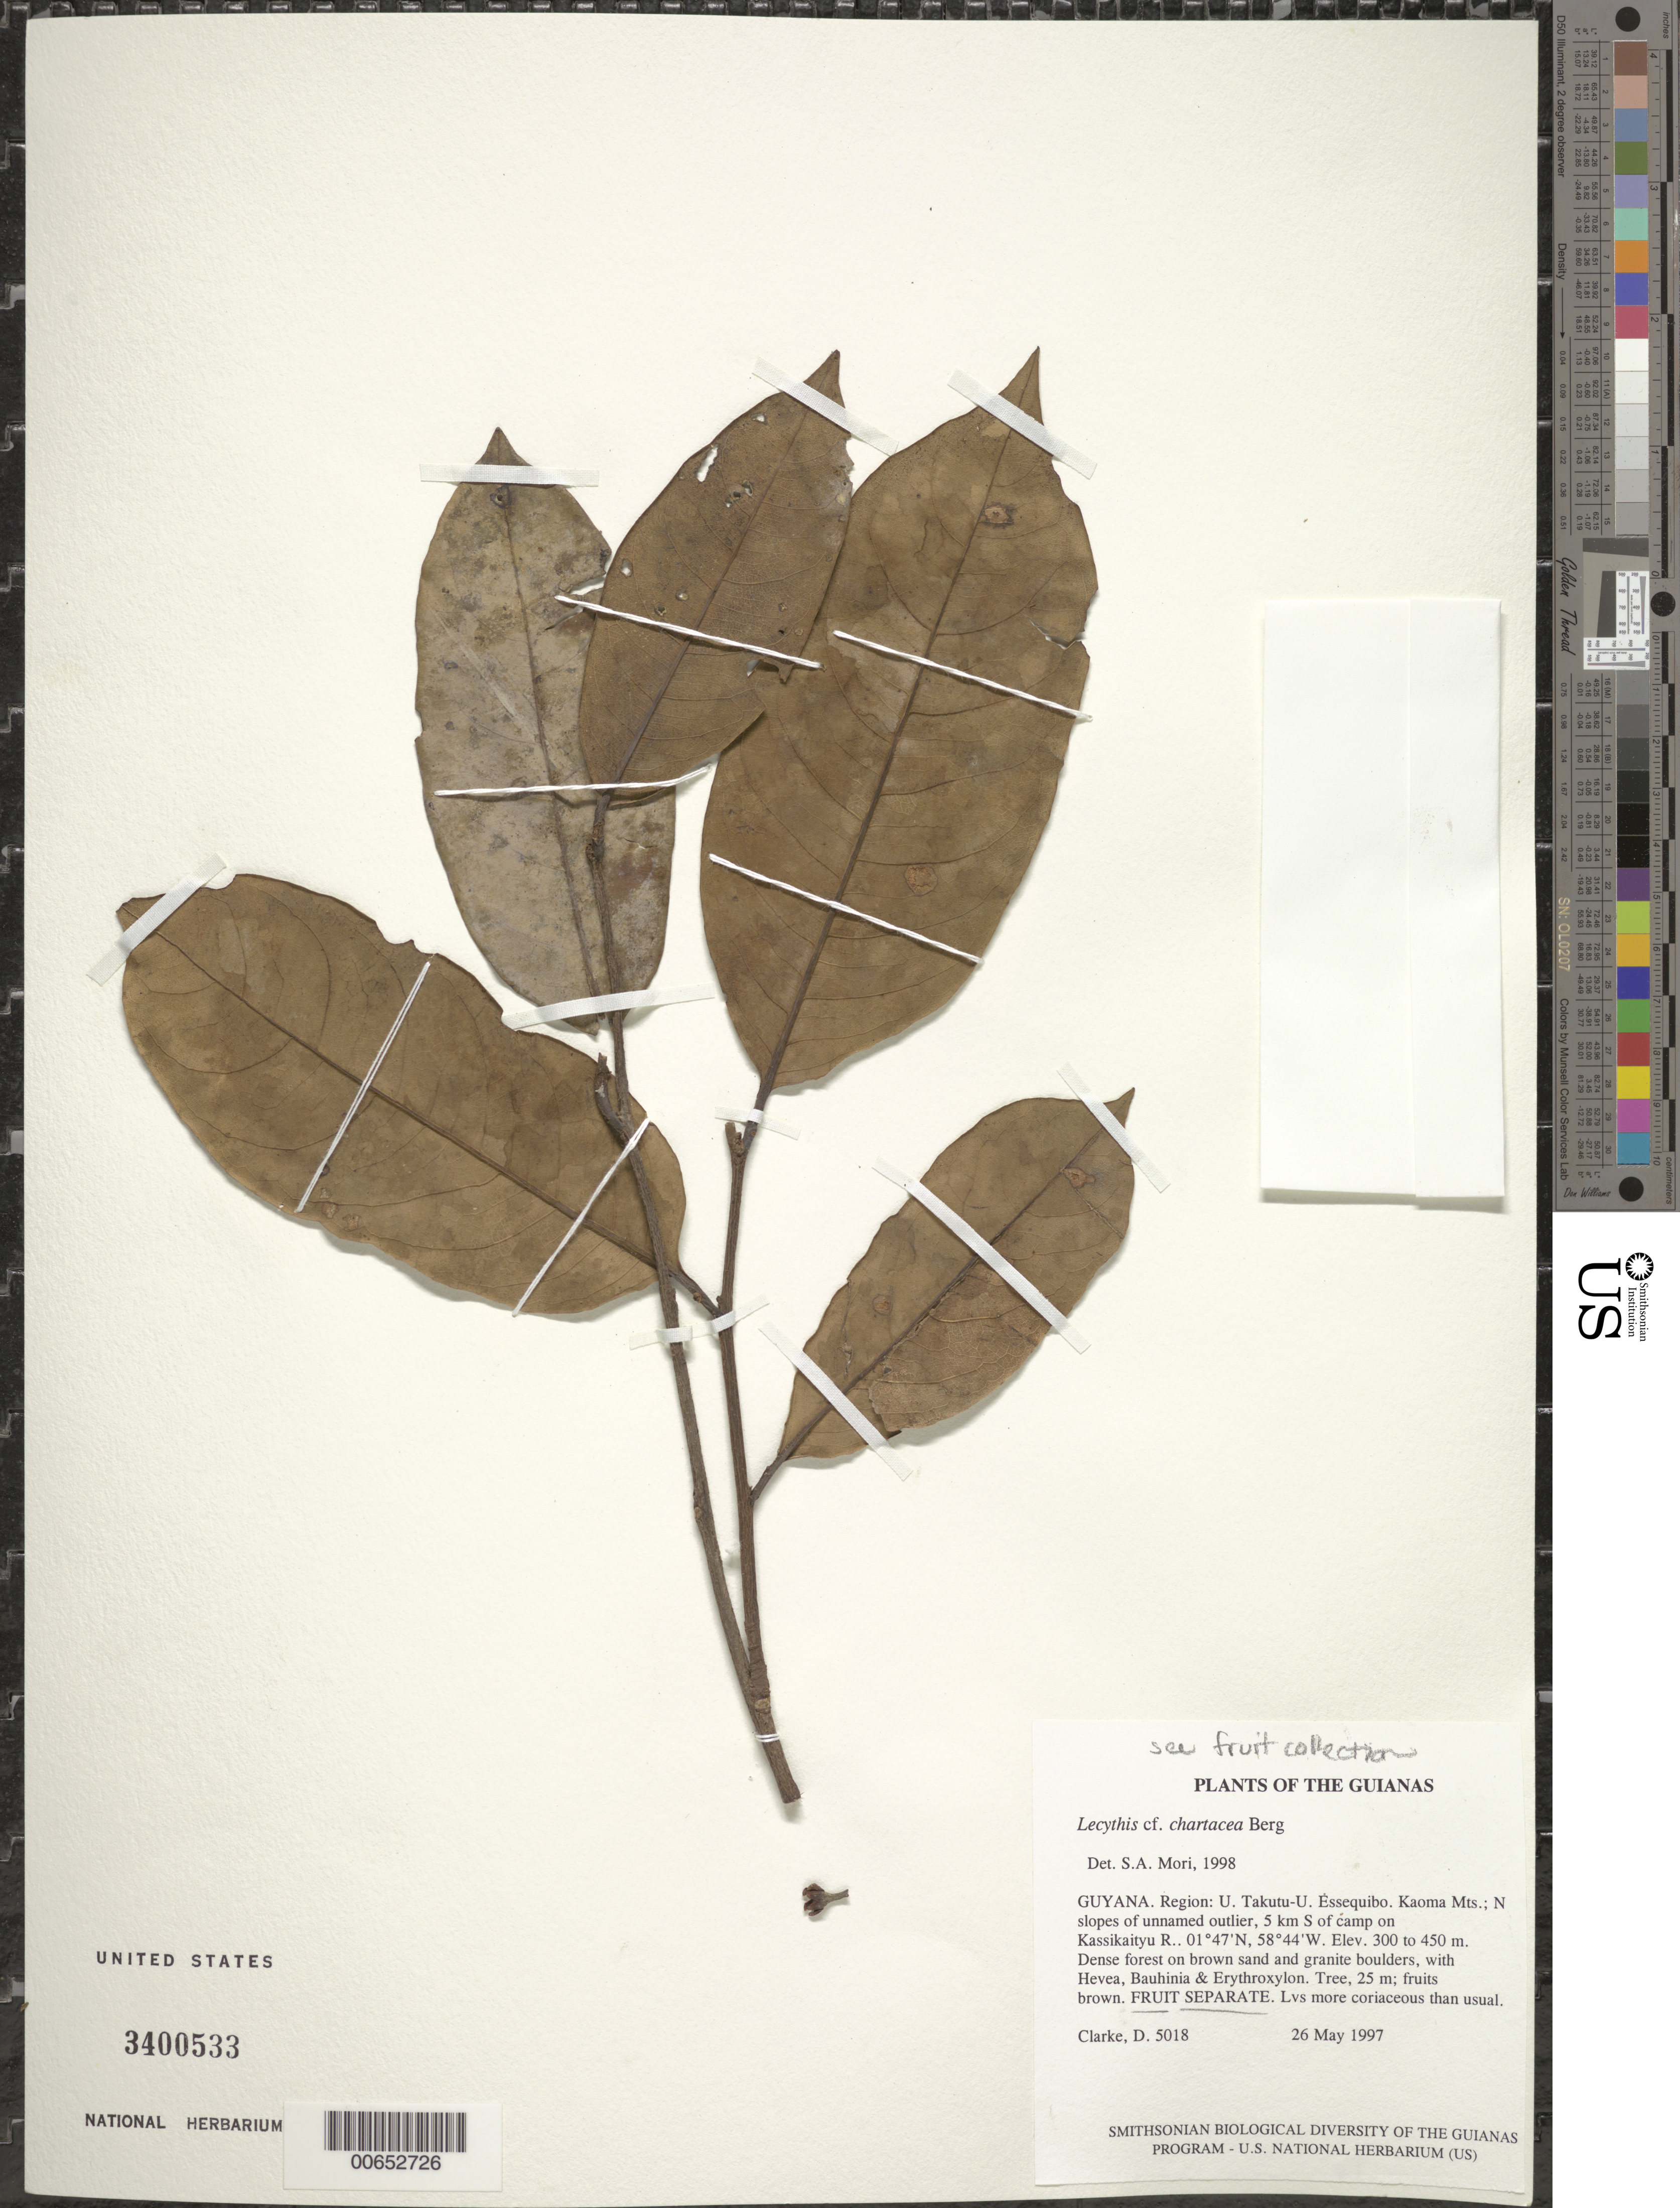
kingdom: Plantae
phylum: Tracheophyta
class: Magnoliopsida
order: Ericales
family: Lecythidaceae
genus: Lecythis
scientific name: Lecythis chartacea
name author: O. Berg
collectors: D. Clarke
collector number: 5018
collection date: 1997-05-26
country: Guyana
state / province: U. Takutu-U. Essequibo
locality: Regio: U. Takutu-U. Essequibo, Kaoma Mts.: N slopes of unnamed outlier, 5 km S of camp on Kassikaityu R.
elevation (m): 300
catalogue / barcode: US 3400533